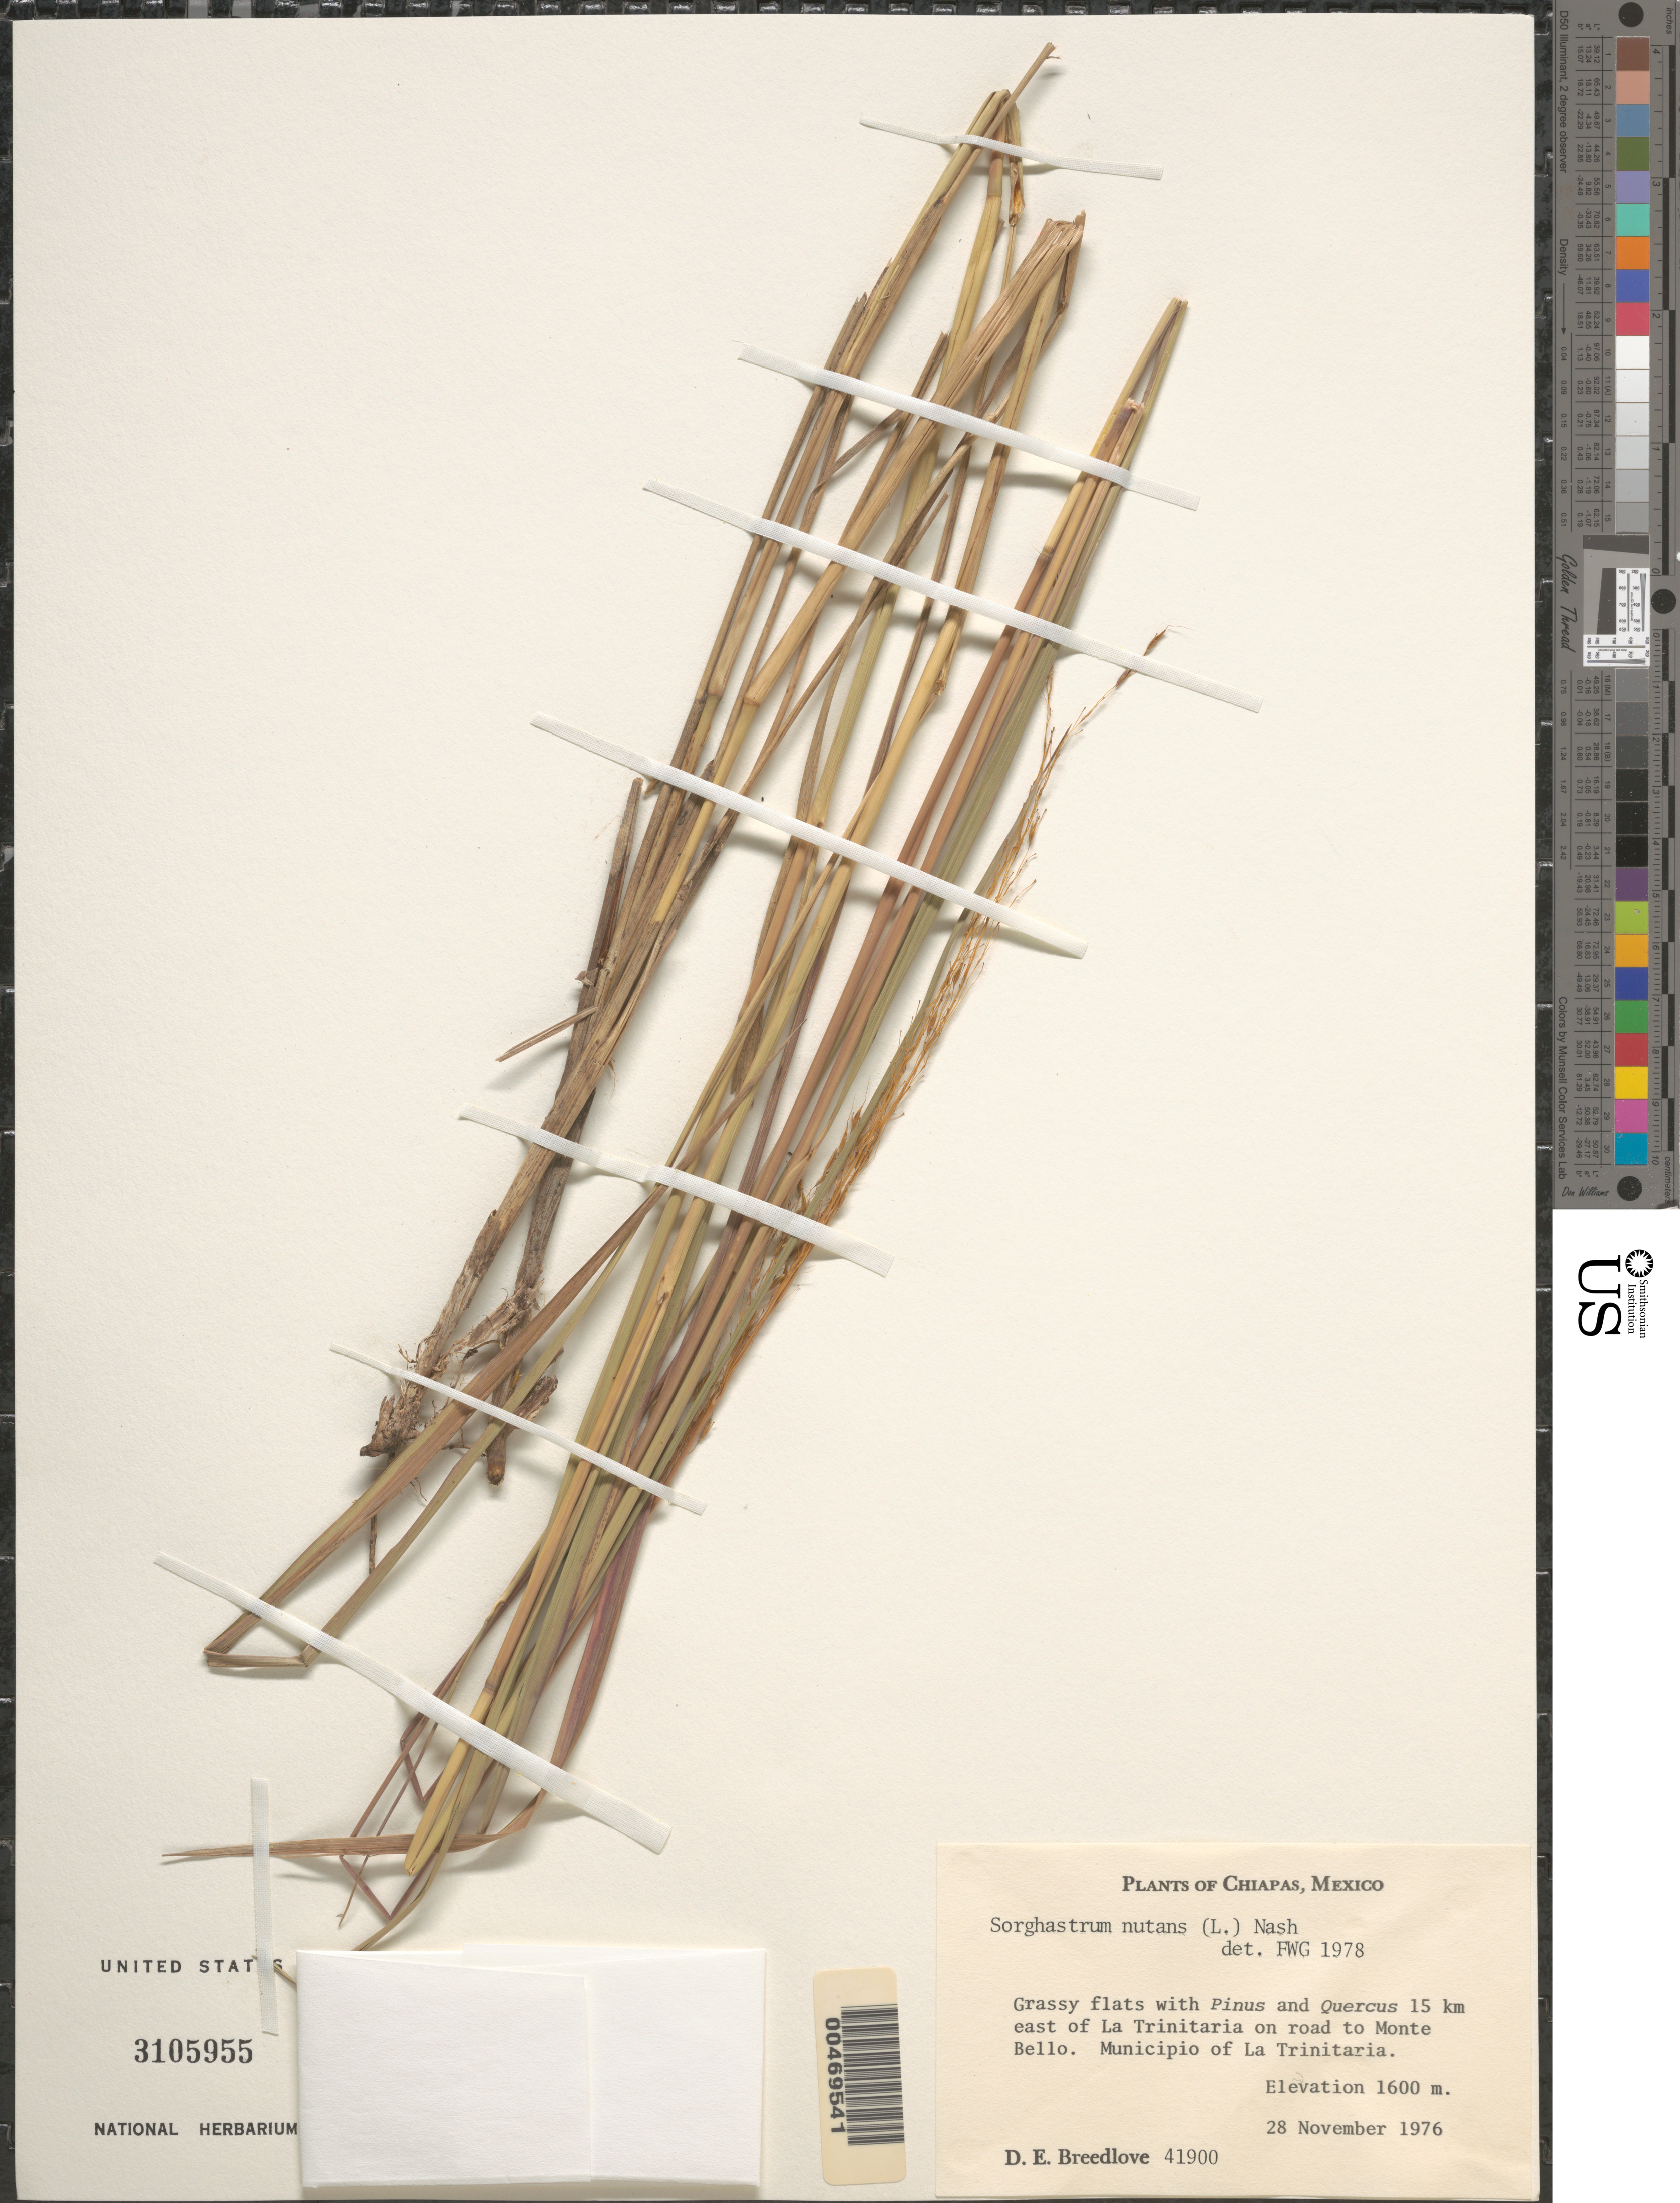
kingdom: Plantae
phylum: Tracheophyta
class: Liliopsida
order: Poales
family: Poaceae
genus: Sorghastrum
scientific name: Sorghastrum nutans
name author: (L.) Nash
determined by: Gould, F. W.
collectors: D. E. Breedlove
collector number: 41900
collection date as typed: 28 Nov 1976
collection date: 1976-11-28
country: Mexico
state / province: Chiapas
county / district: La Trinitaria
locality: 15 km E of La Trinitaria on rd to Monte Vello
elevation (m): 1600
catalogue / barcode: US 3105955